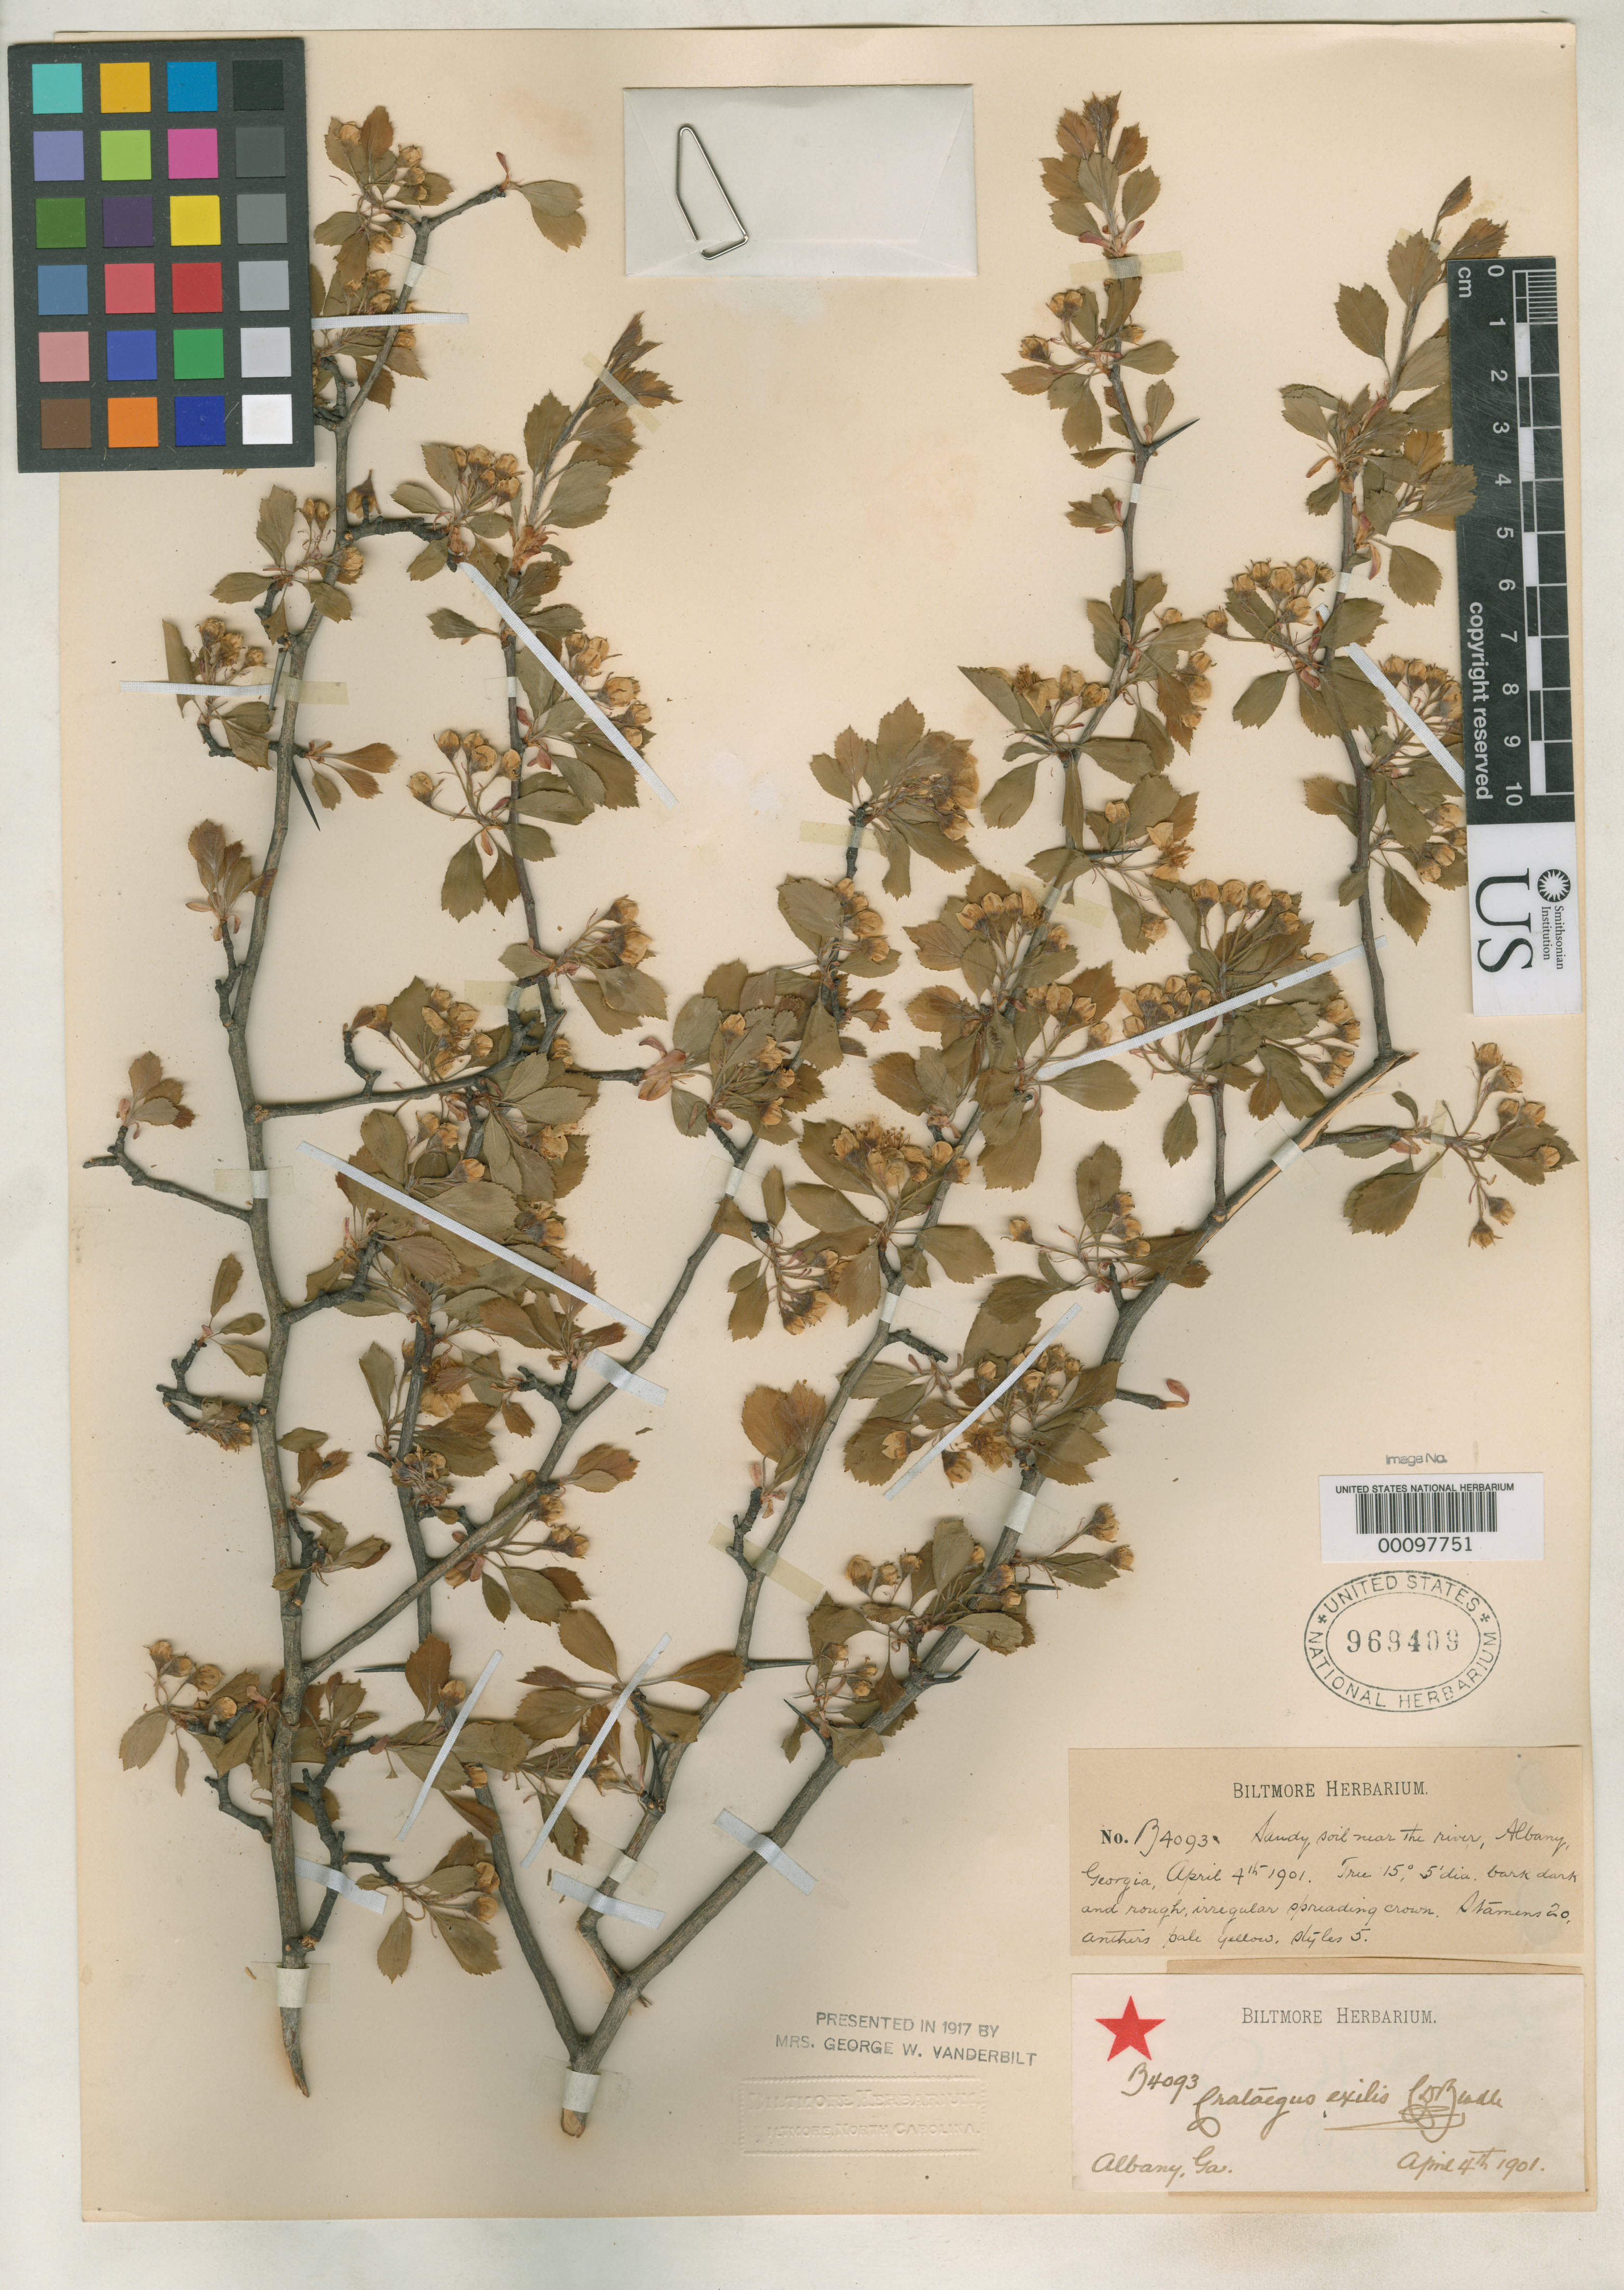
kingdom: Plantae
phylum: Tracheophyta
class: Magnoliopsida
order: Rosales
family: Rosaceae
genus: Crataegus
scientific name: Crataegus exilis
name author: Beadle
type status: Syntype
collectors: ex herb. Biltmore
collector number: B 4093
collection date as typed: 04 Apr 1901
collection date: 1901-04-04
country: United States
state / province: Georgia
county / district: Dougherty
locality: Albany.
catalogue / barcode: US 969409